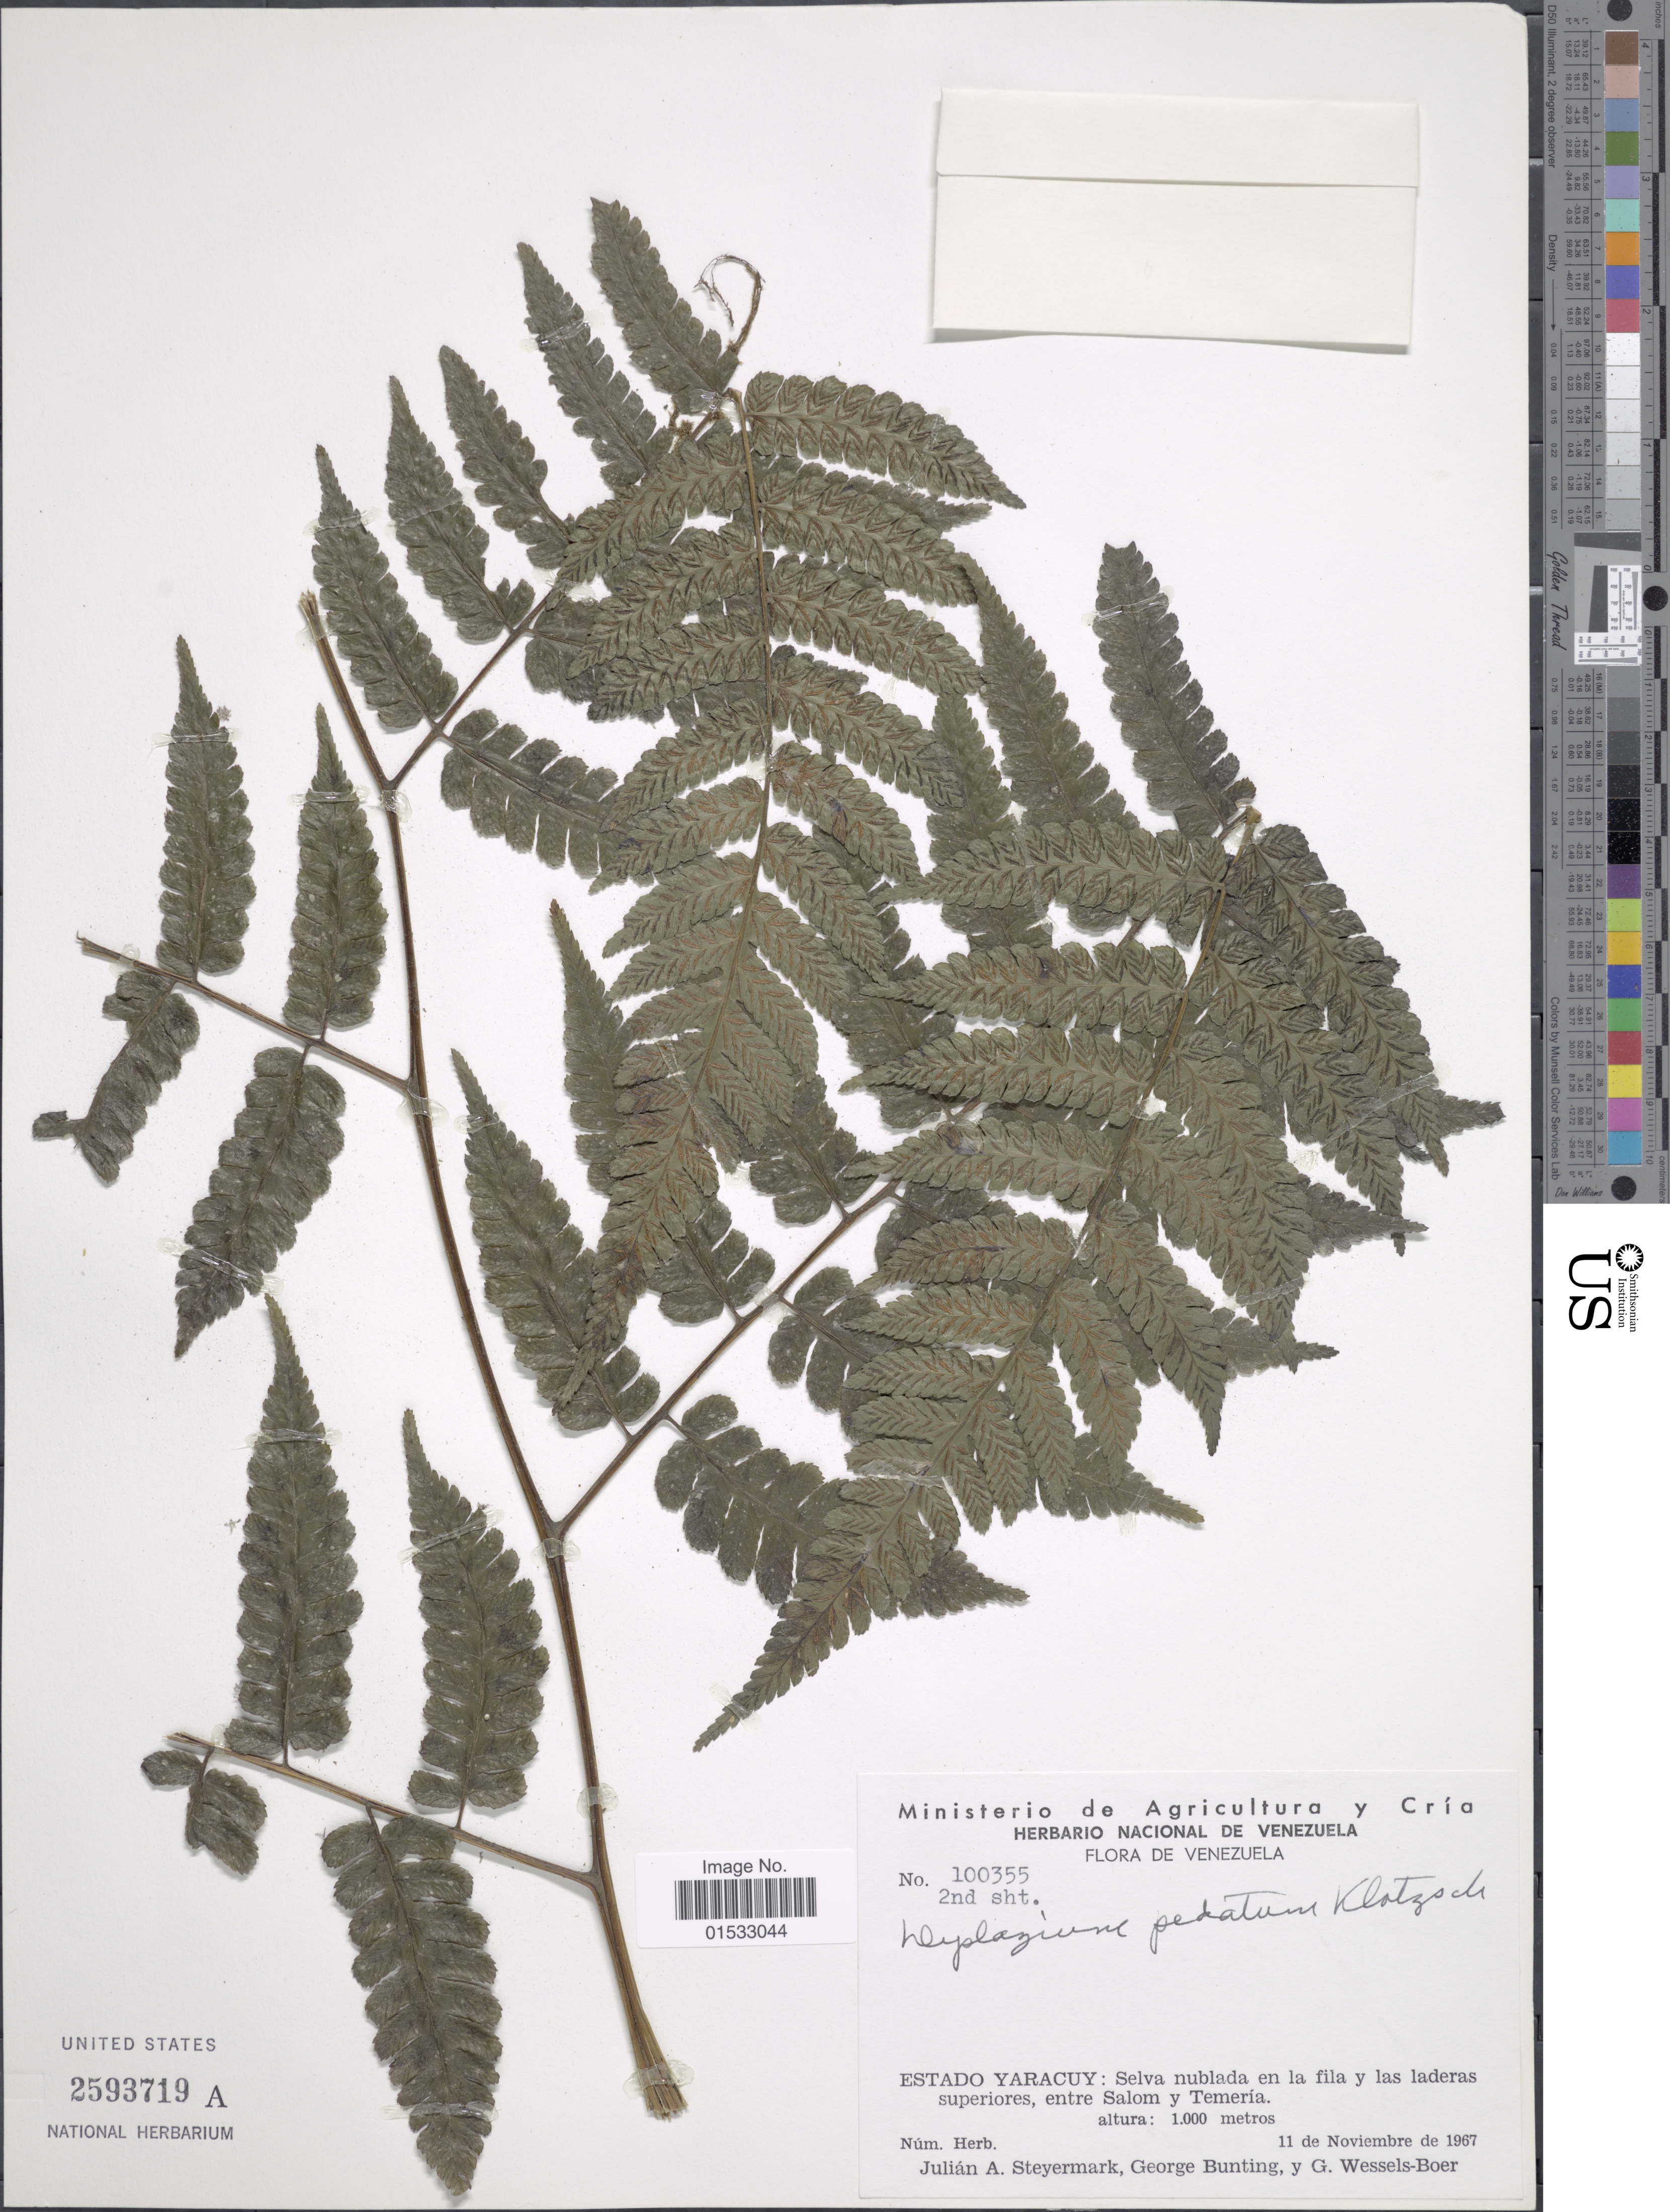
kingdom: Plantae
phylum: Tracheophyta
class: Polypodiopsida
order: Polypodiales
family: Athyriaceae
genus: Diplazium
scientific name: Diplazium pedatum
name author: Klotzsch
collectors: J. Steyermark, G. S. Bunting & J. G. Wessels Boer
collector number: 100355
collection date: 1967-11-11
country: Venezuela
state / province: Yaracuy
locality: Selva nublada en la fila y las laderas superiores, entre Salom y Temería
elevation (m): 1000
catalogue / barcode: US 2593719A